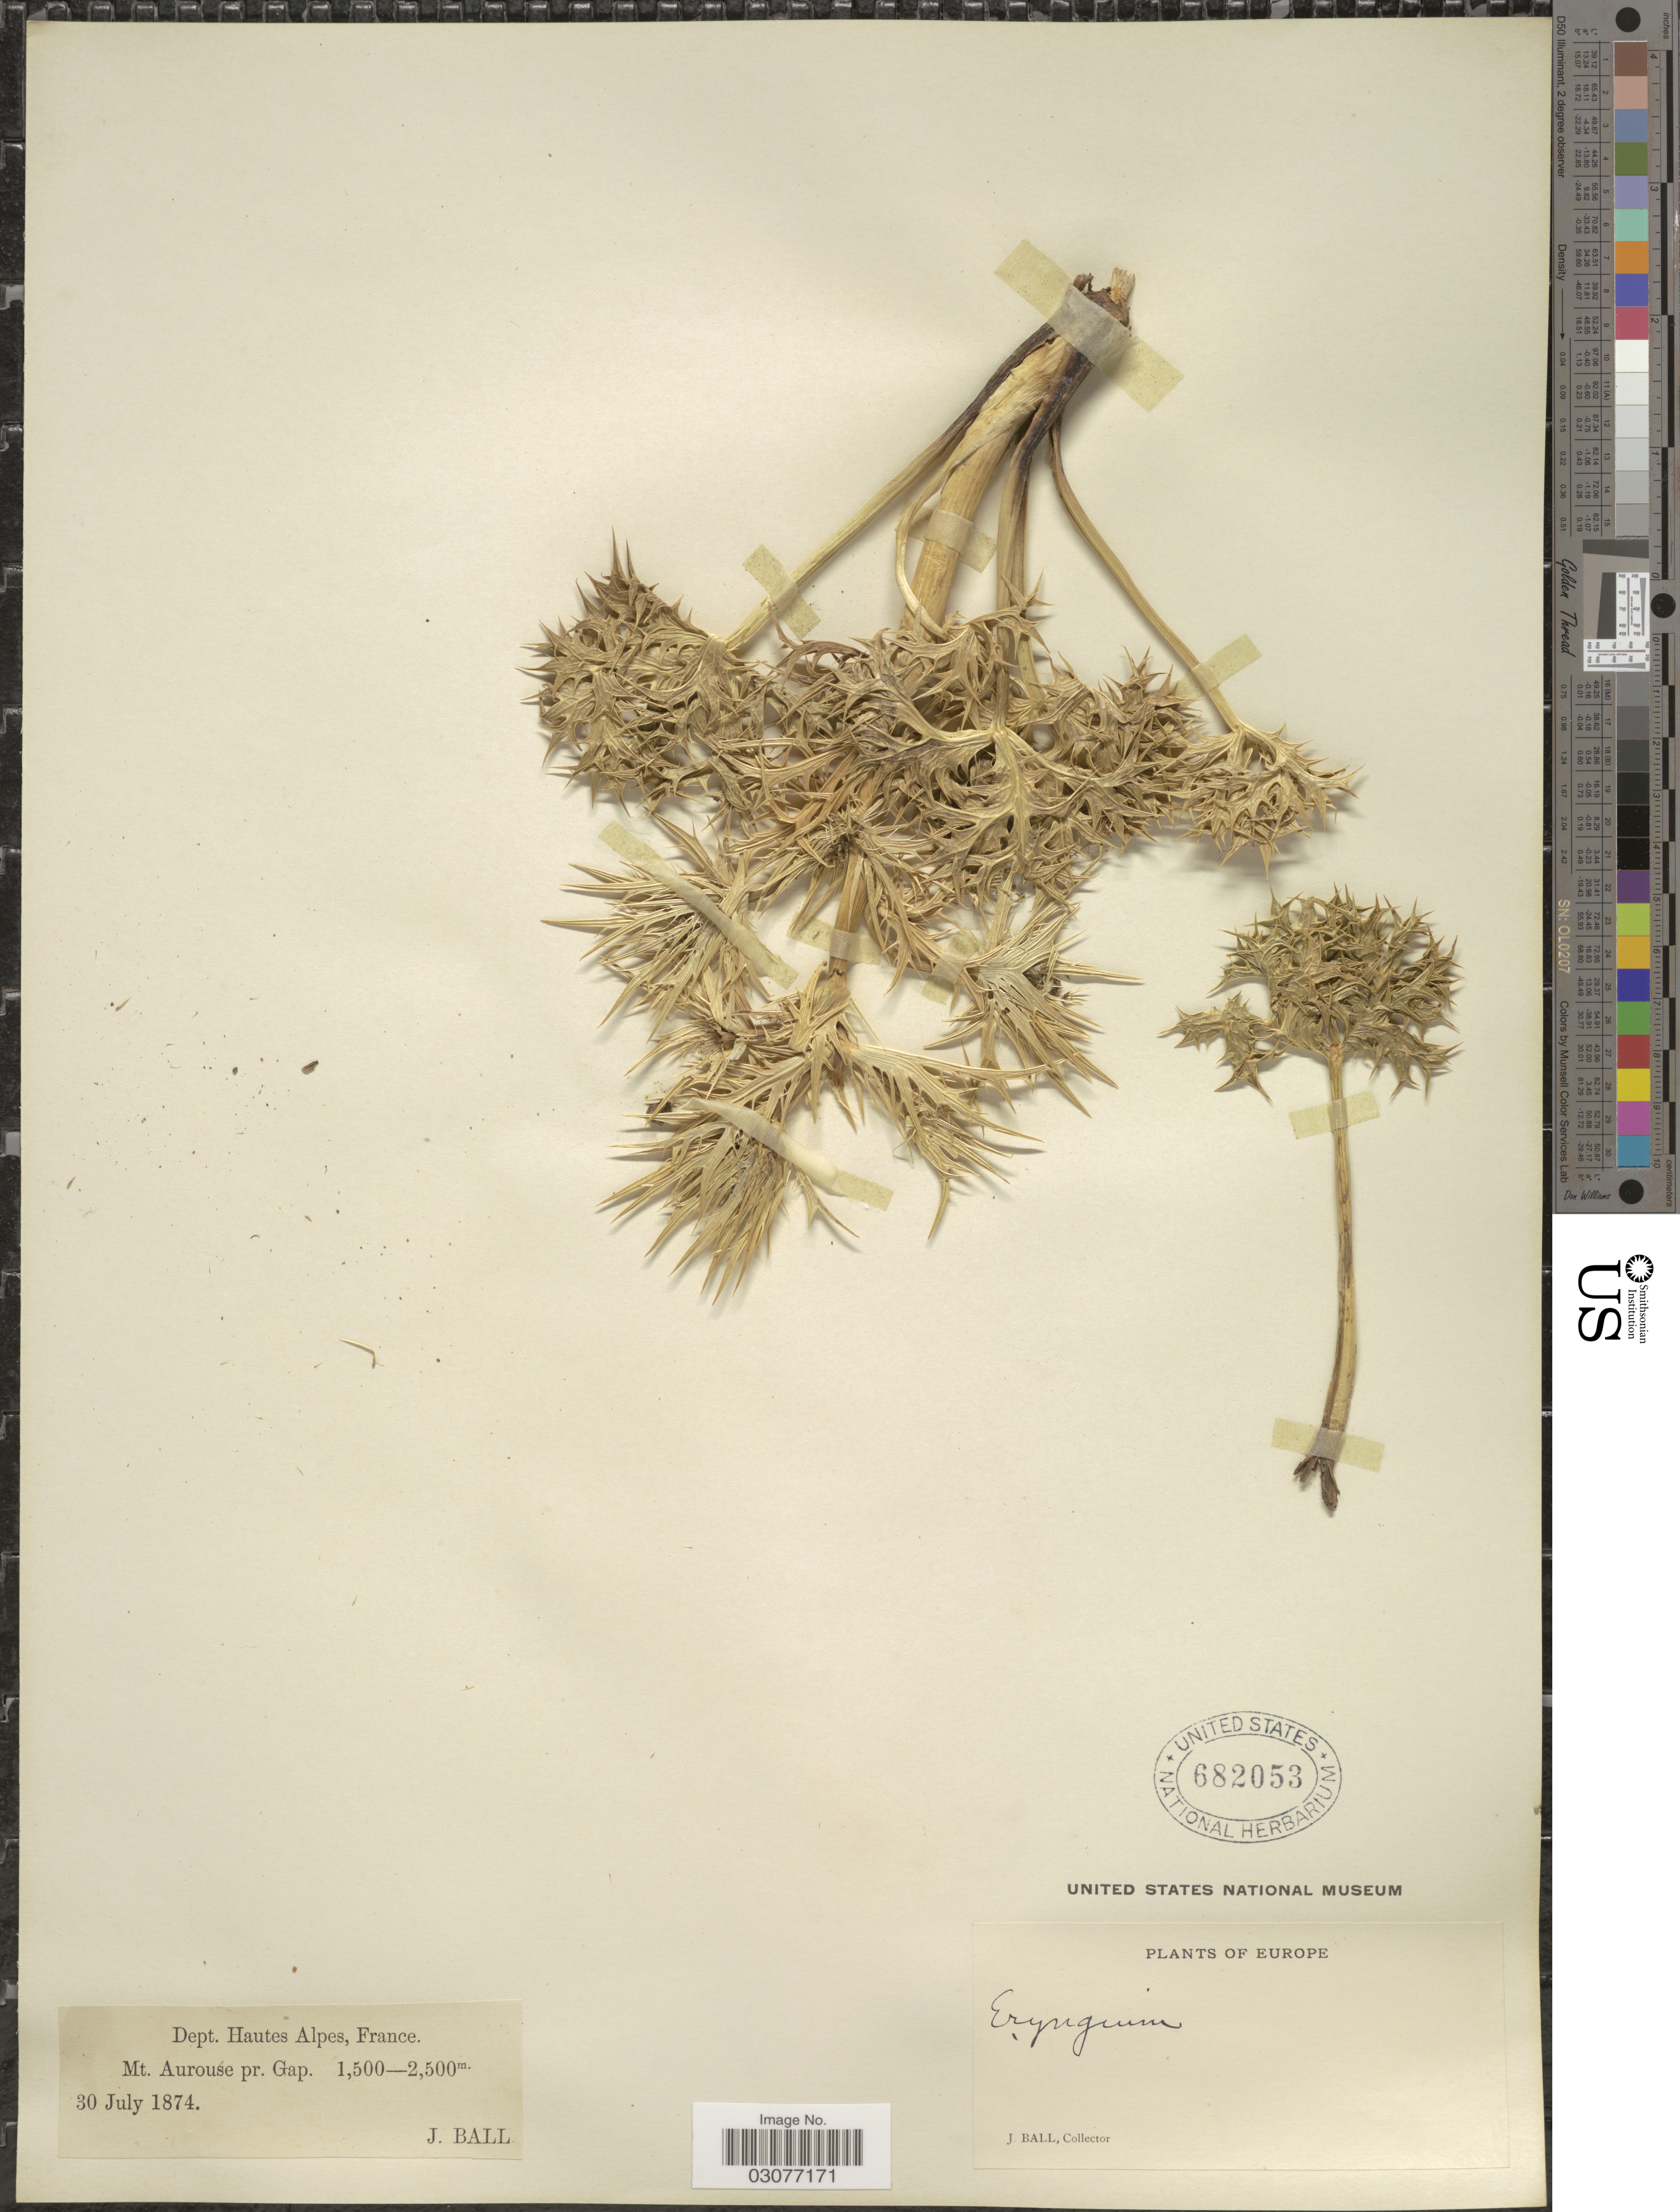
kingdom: Plantae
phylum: Tracheophyta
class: Magnoliopsida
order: Apiales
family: Apiaceae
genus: Eryngium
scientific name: Eryngium bourgatii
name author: Gouan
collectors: J. Ball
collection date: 1974-07-30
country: France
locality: Dept. Hautes Alpes. Mt. Aurouse pr. Gap.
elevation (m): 1500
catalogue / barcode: US 682053